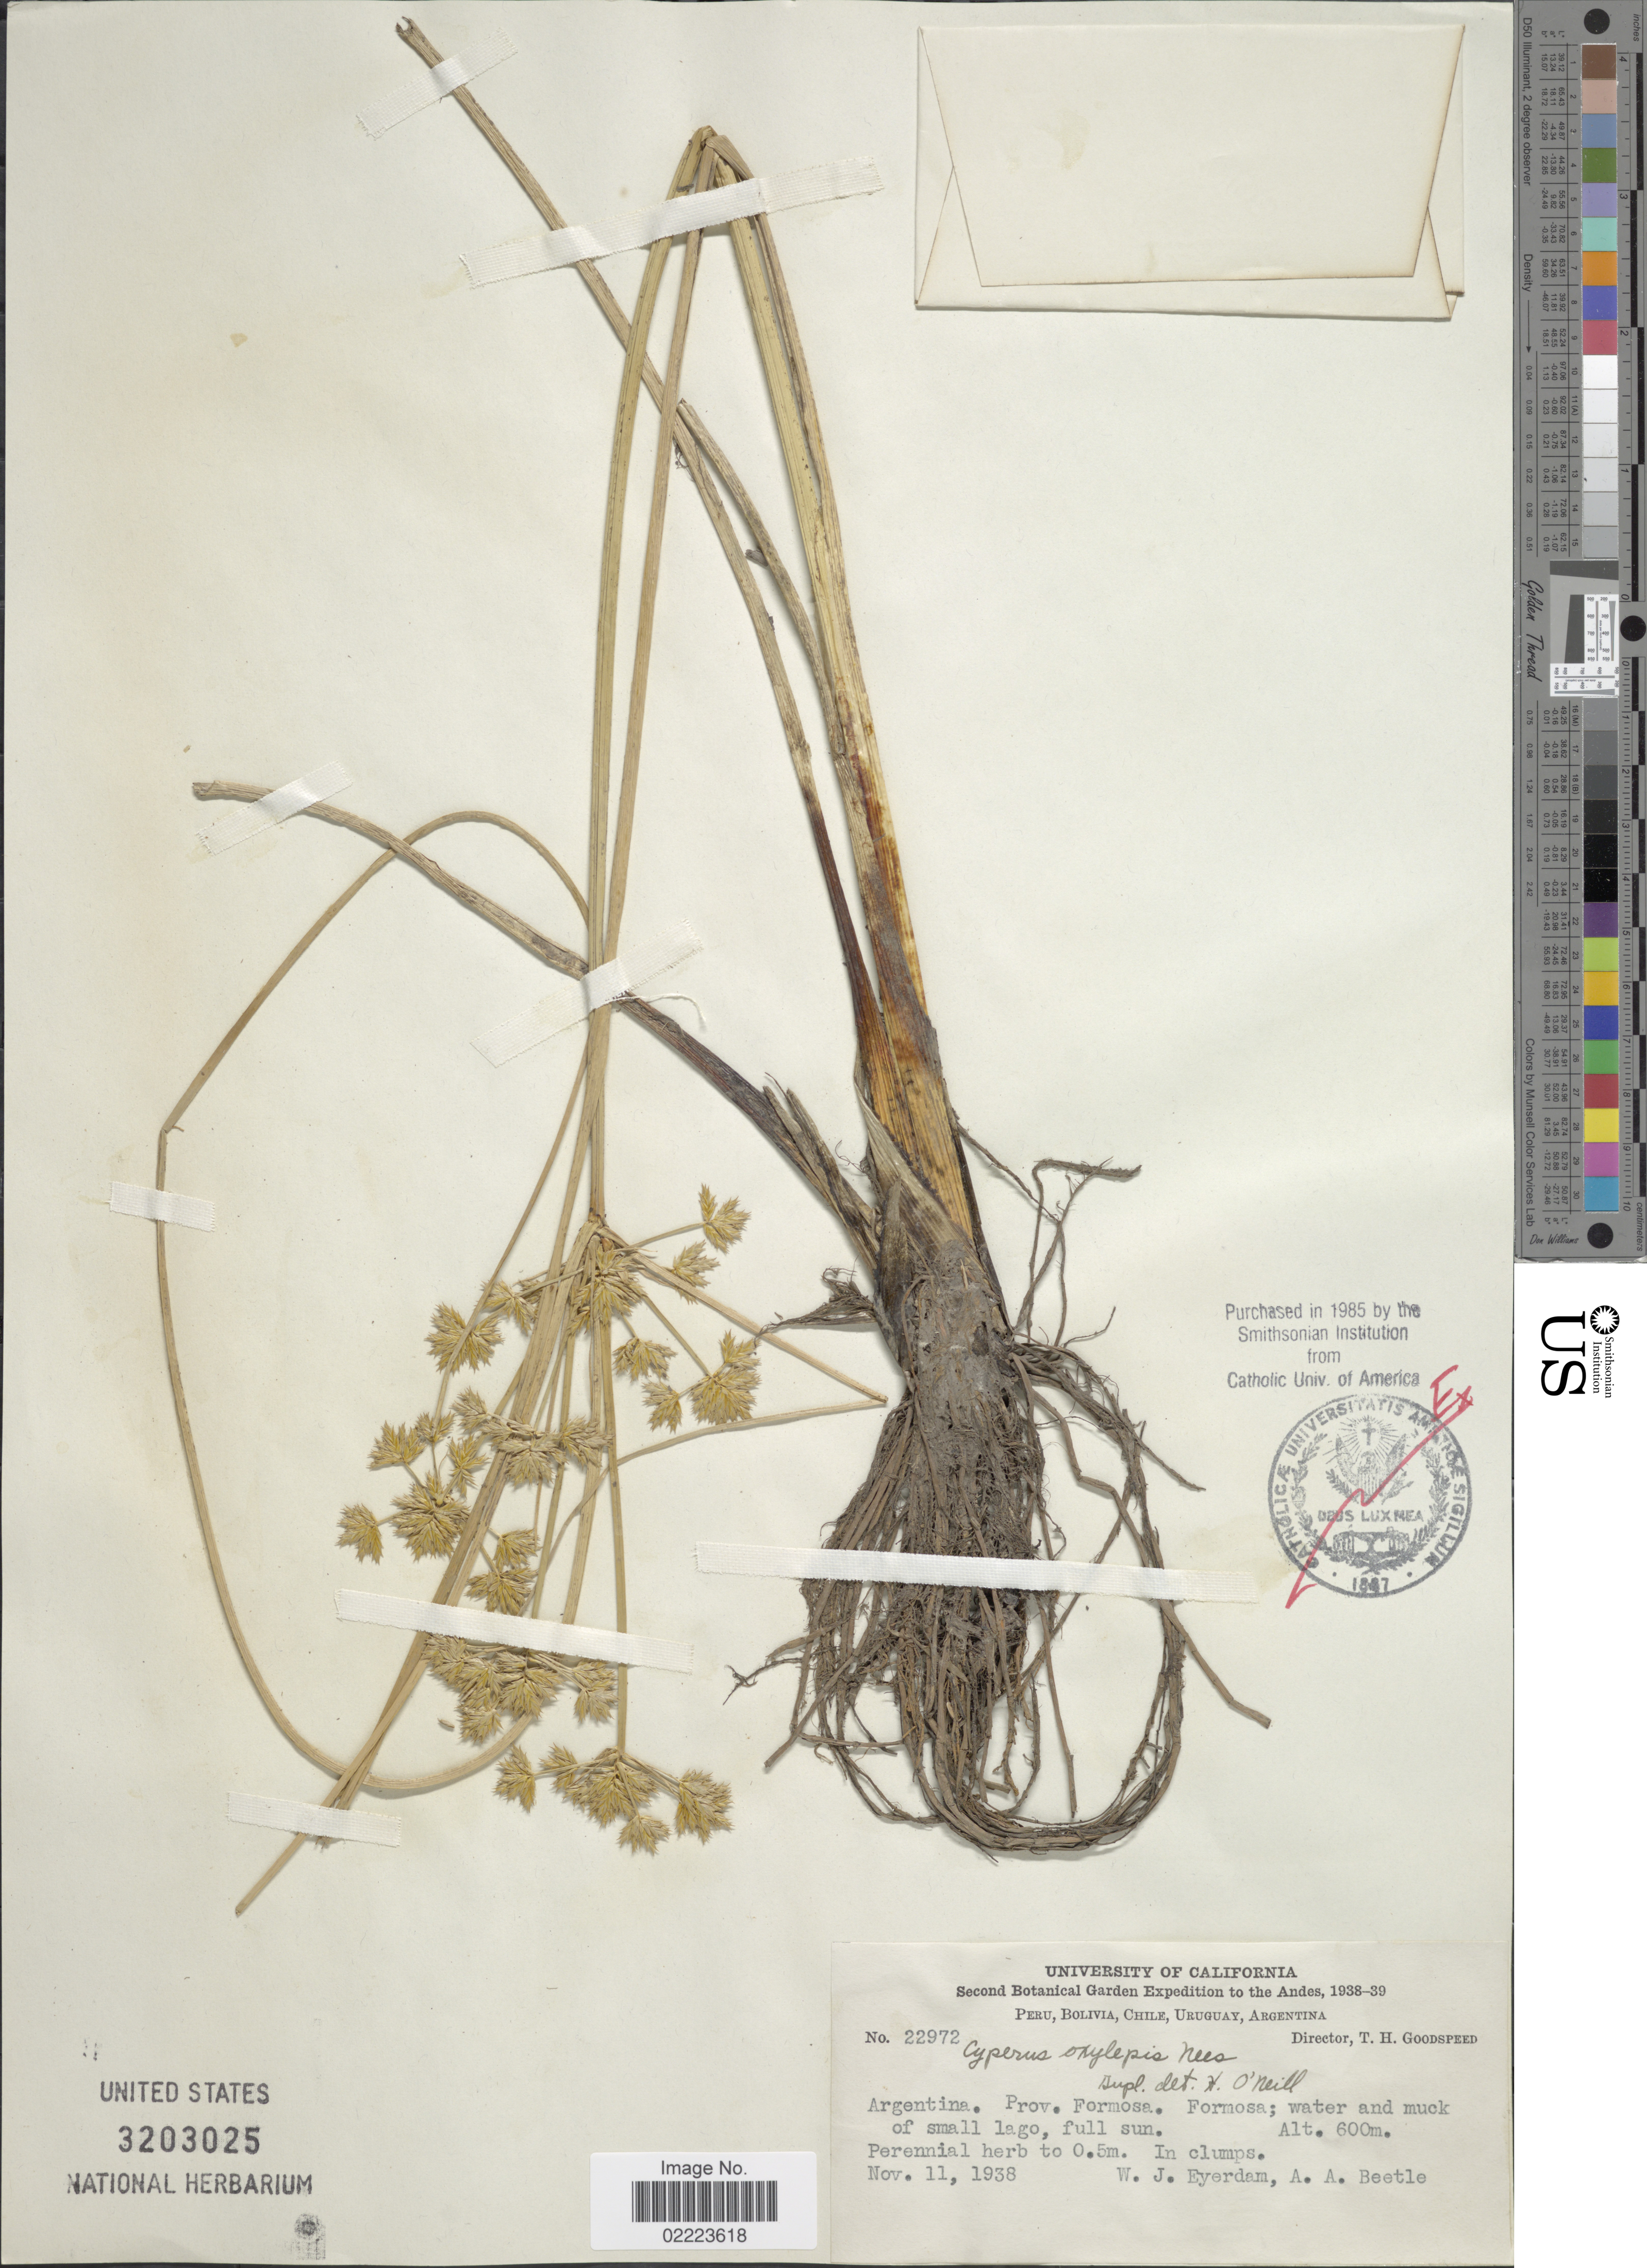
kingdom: Plantae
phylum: Tracheophyta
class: Liliopsida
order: Poales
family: Cyperaceae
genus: Cyperus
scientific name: Cyperus oxylepis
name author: Nees ex Steud.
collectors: W. J. Eyerdam & A. A. Beetle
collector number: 22972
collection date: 1938-11-11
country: Argentina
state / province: Formosa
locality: Prov. Formosa. Formosa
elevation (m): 600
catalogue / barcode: US 3203025